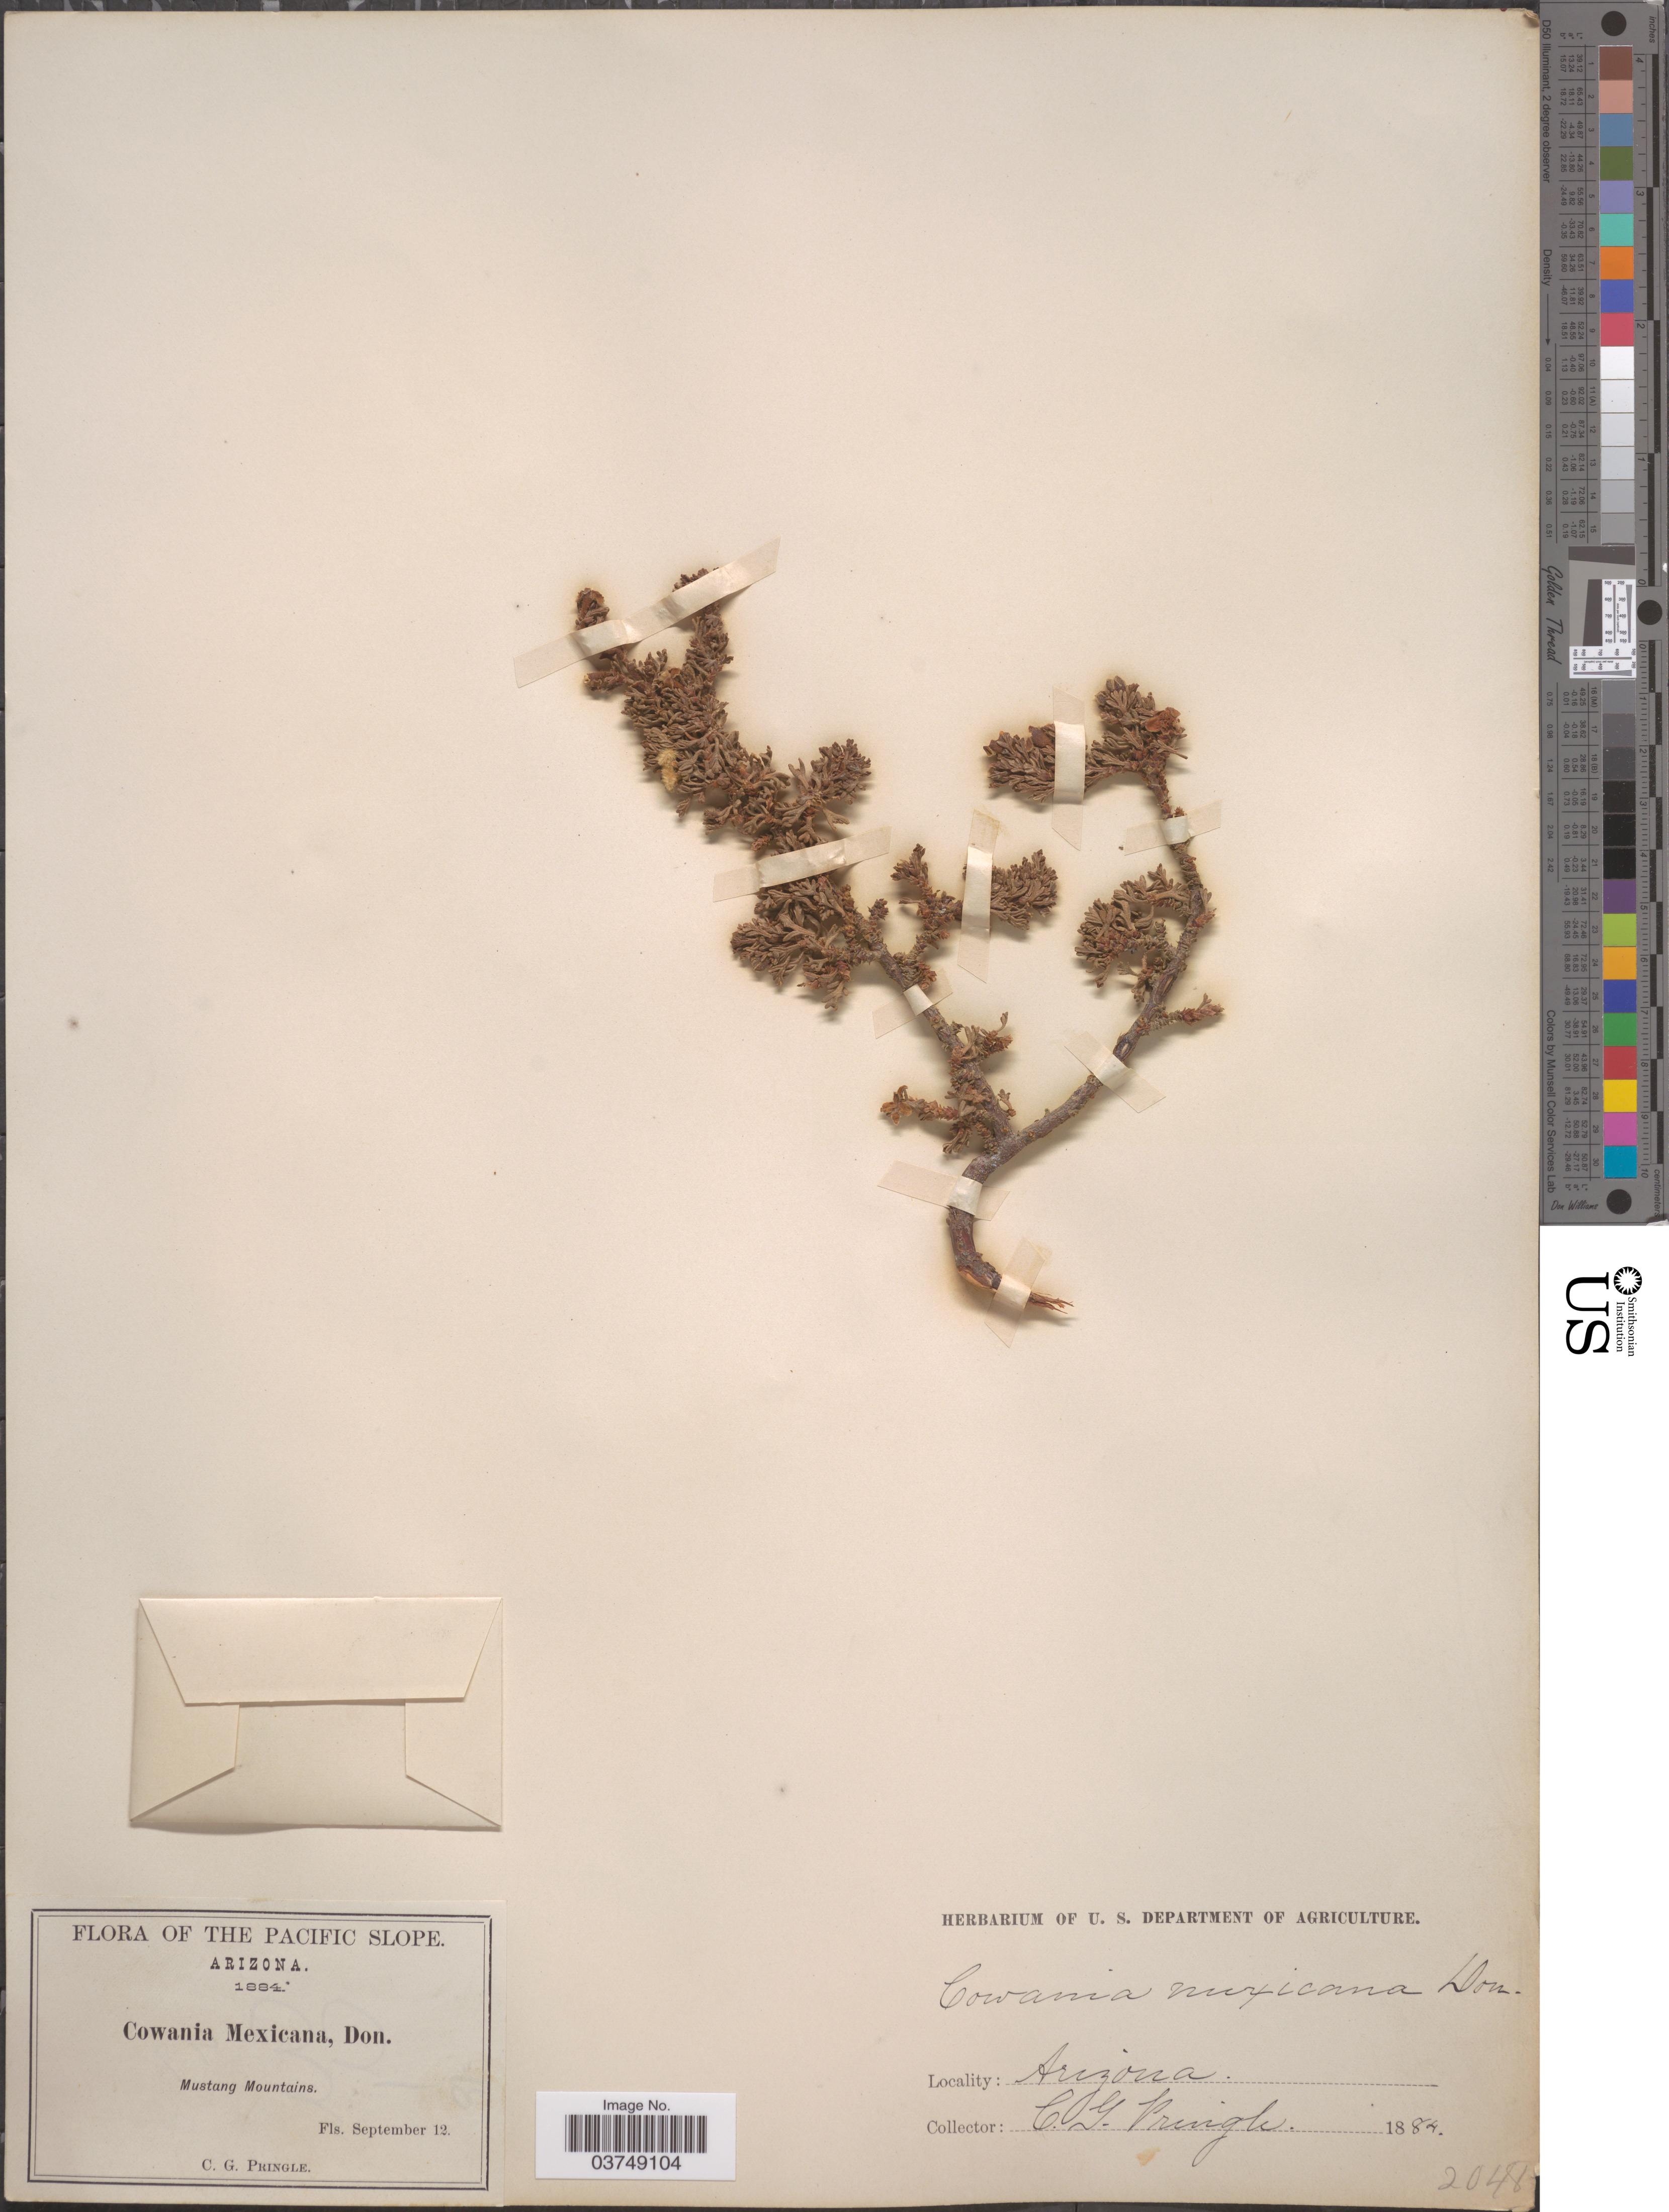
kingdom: Plantae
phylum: Tracheophyta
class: Magnoliopsida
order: Rosales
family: Rosaceae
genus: Purshia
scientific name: Purshia stansburyana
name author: (Torr.) Henrickson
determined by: Strong, Mark T., (BOT), Smithsonian Institution - National Museum of Natural History (UNITED STATES)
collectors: C. G. Pringle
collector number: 2048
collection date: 1884-09-12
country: United States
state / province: Arizona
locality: The Pacific Slope. Mustang Mountains.